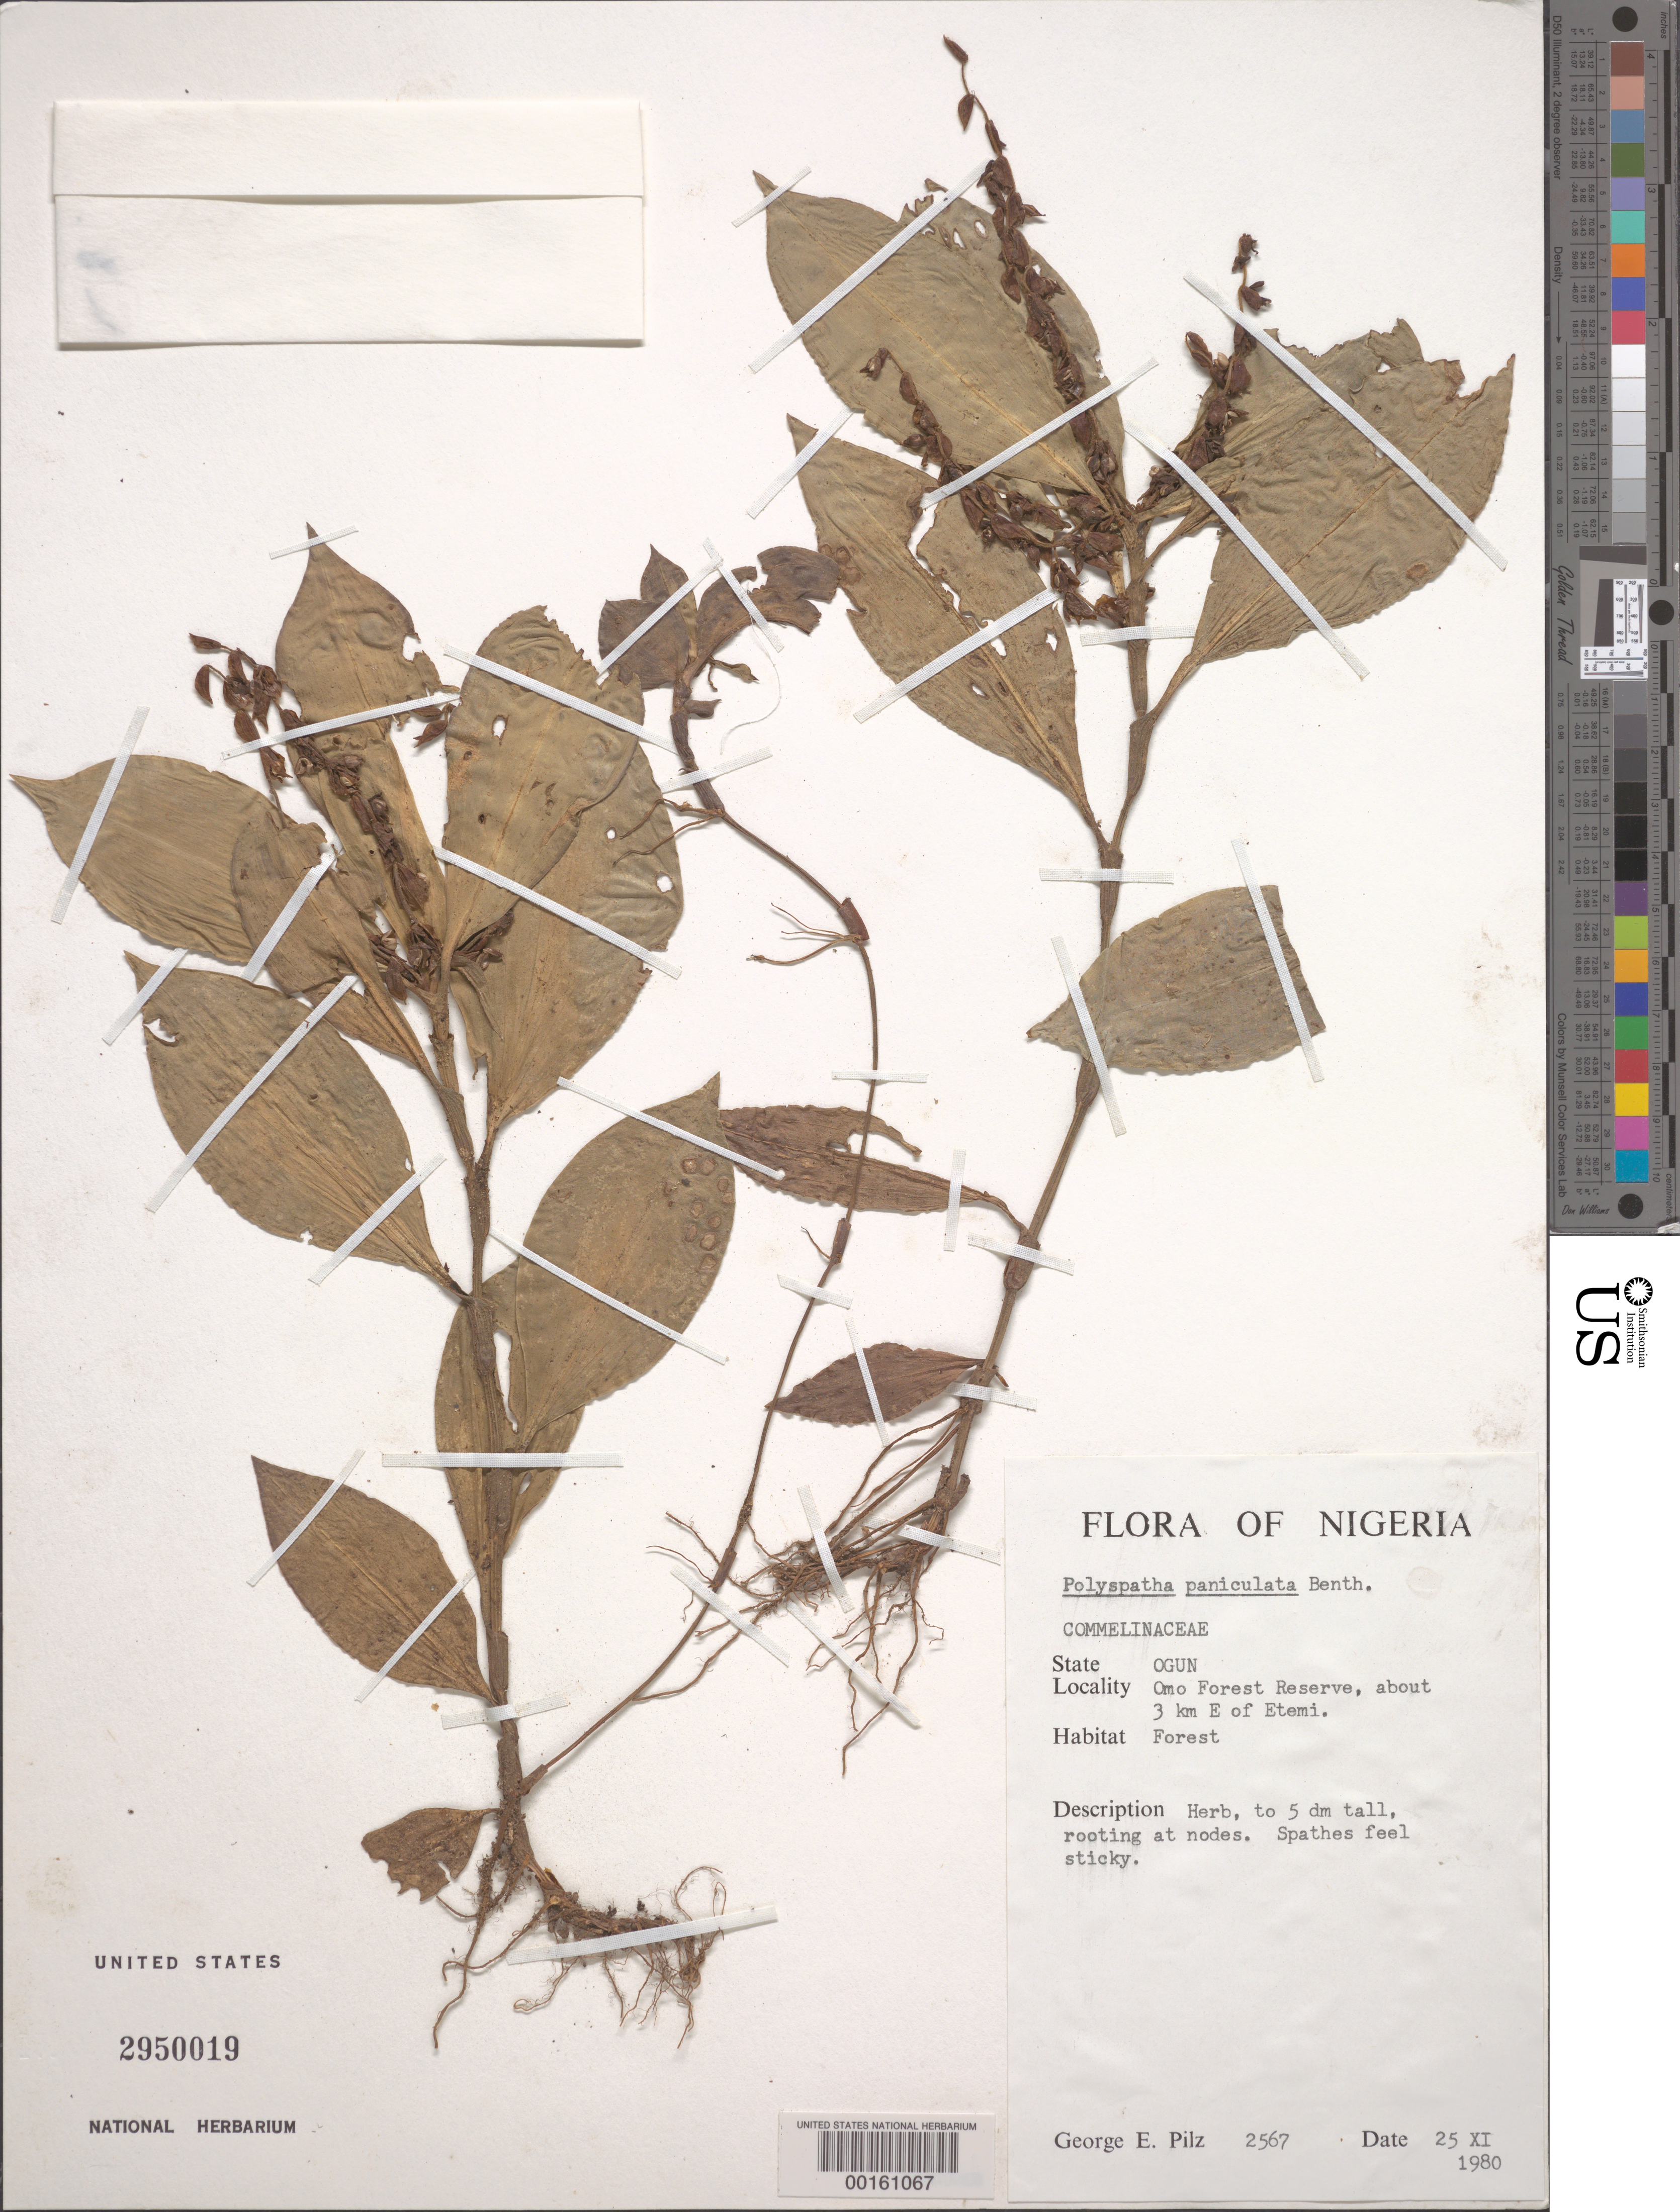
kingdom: Plantae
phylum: Tracheophyta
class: Liliopsida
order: Commelinales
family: Commelinaceae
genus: Polyspatha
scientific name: Polyspatha paniculata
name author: Benth.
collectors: G. E. Pilz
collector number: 2567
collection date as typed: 25 Nov 1980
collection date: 1980-11-25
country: Nigeria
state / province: Ogun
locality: Omo forest reserve, e of etemi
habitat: Forest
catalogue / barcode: US 2950019